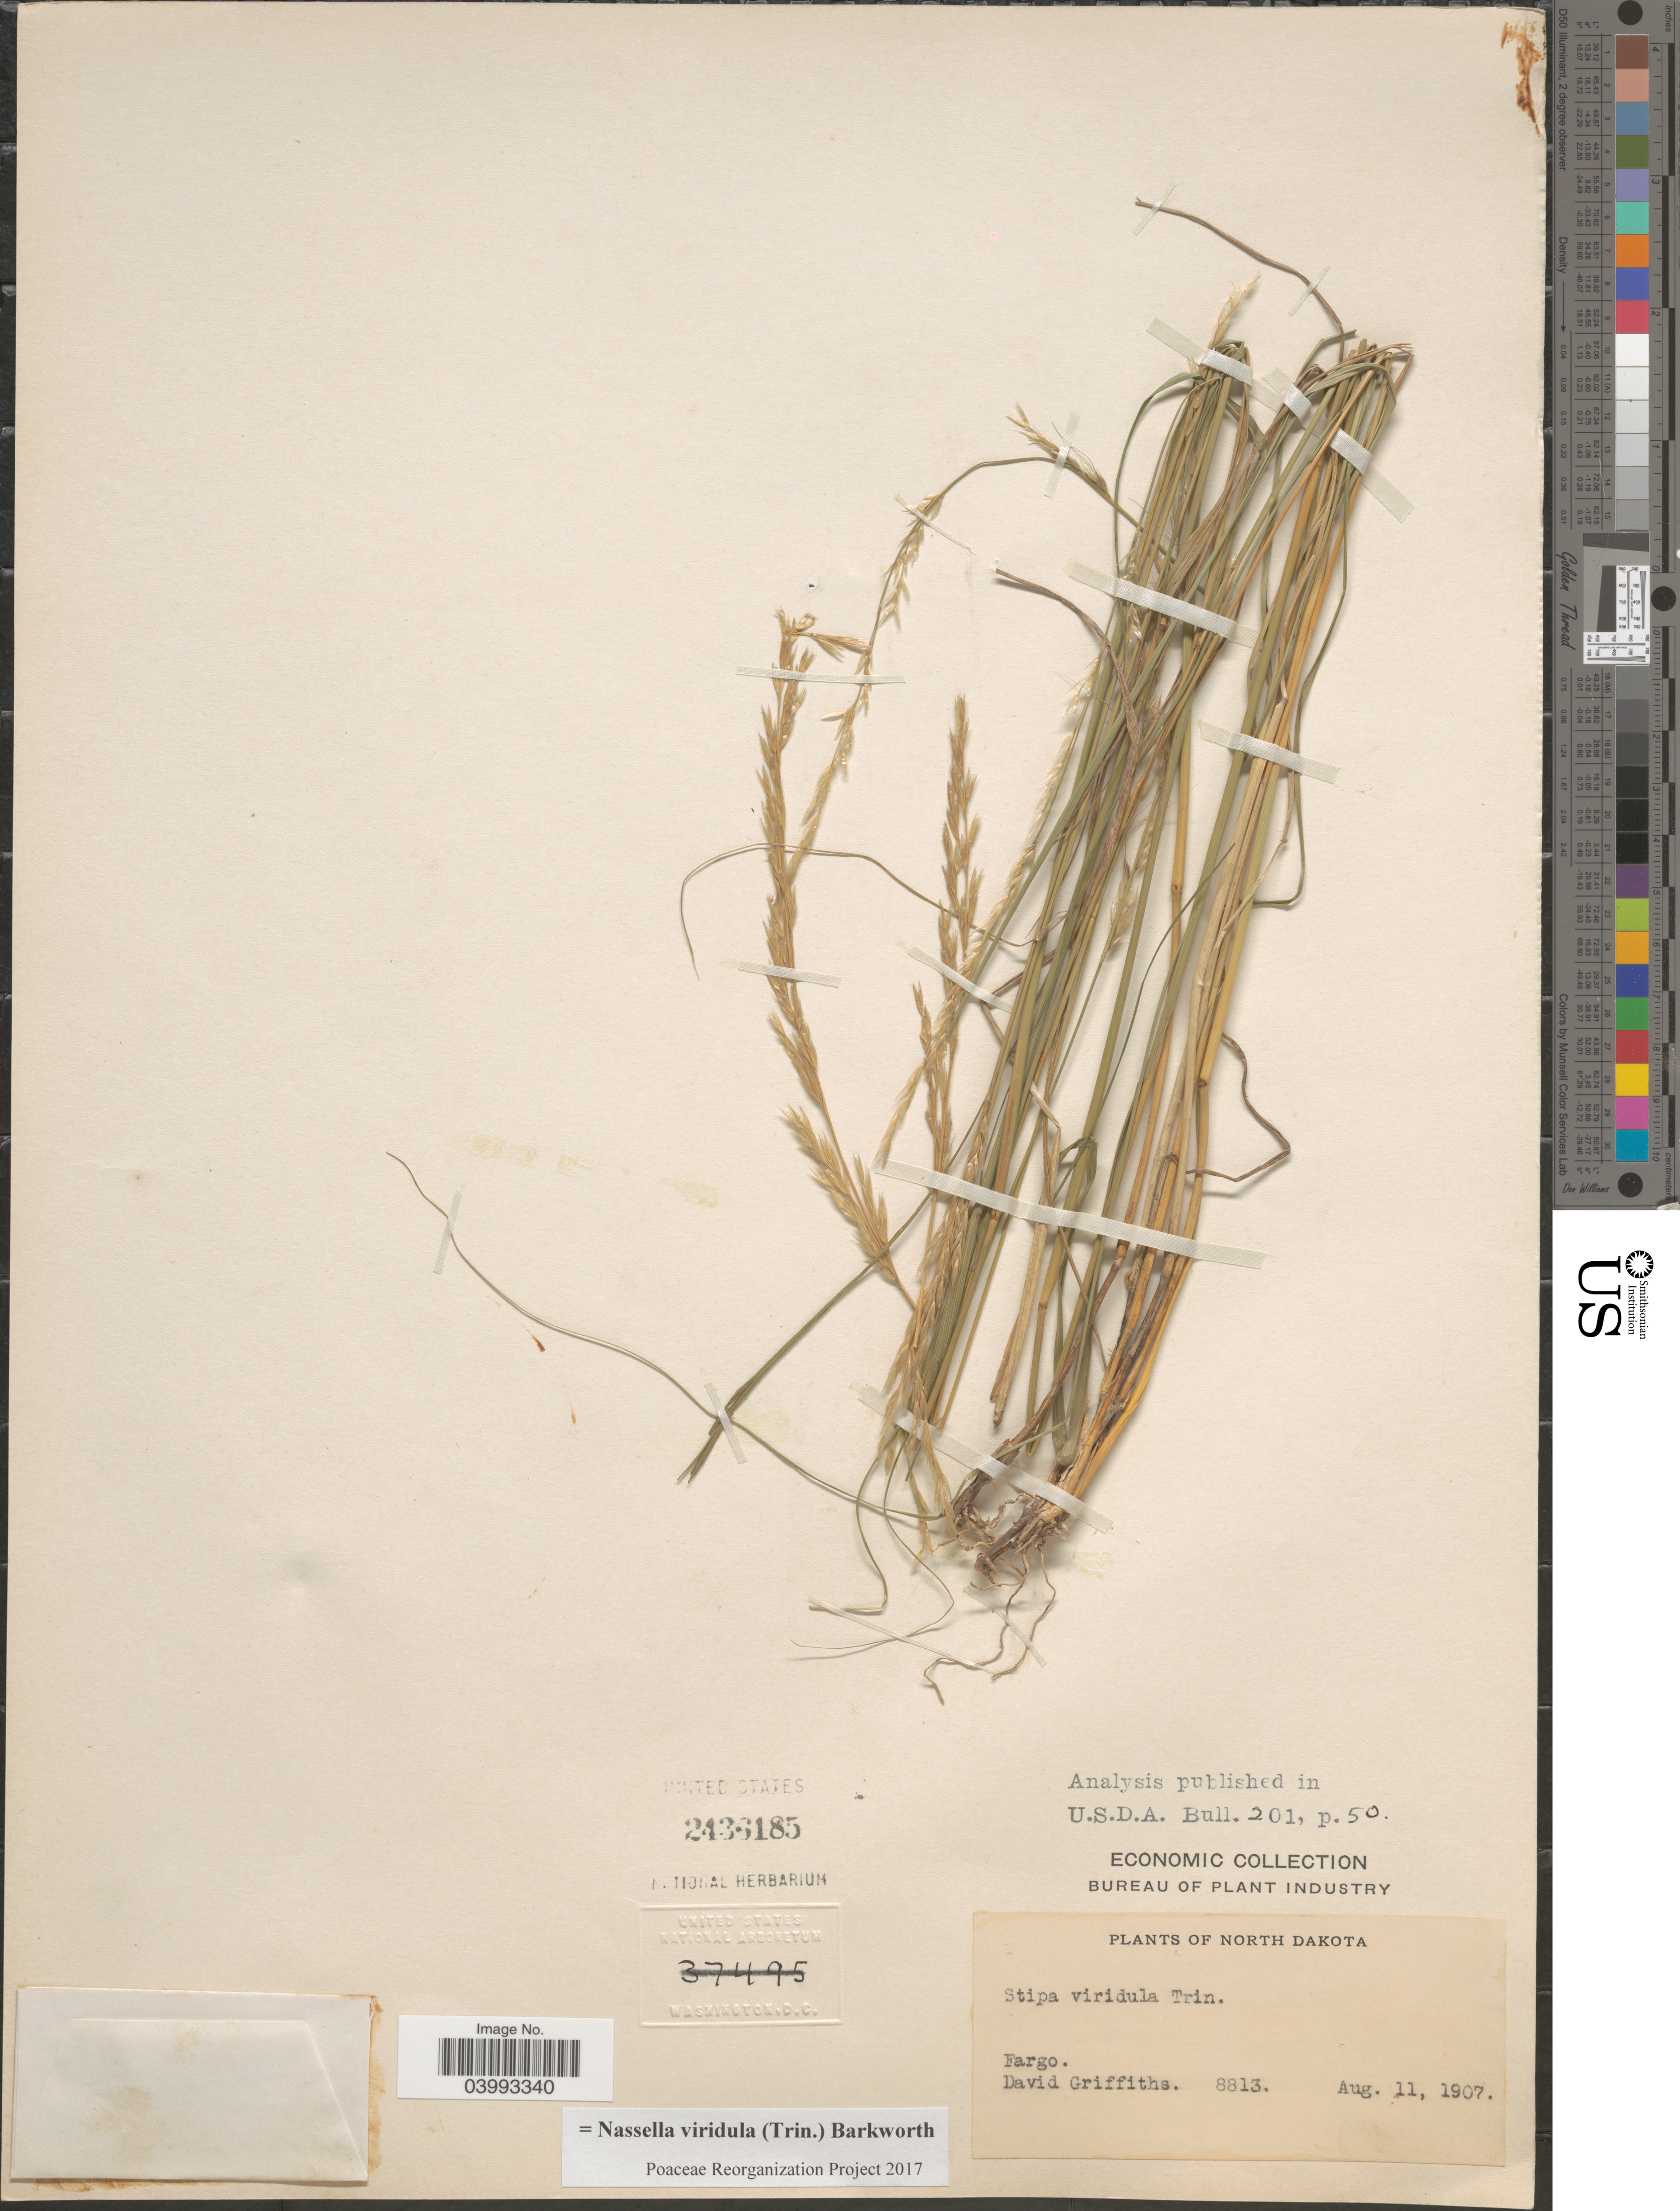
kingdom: Plantae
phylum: Tracheophyta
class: Liliopsida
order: Poales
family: Poaceae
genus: Nassella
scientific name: Nassella viridula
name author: (Trin.) Barkworth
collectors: D. Griffiths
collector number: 8813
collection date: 1907-08-11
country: United States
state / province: North Dakota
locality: Fargo.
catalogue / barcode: US 2436185